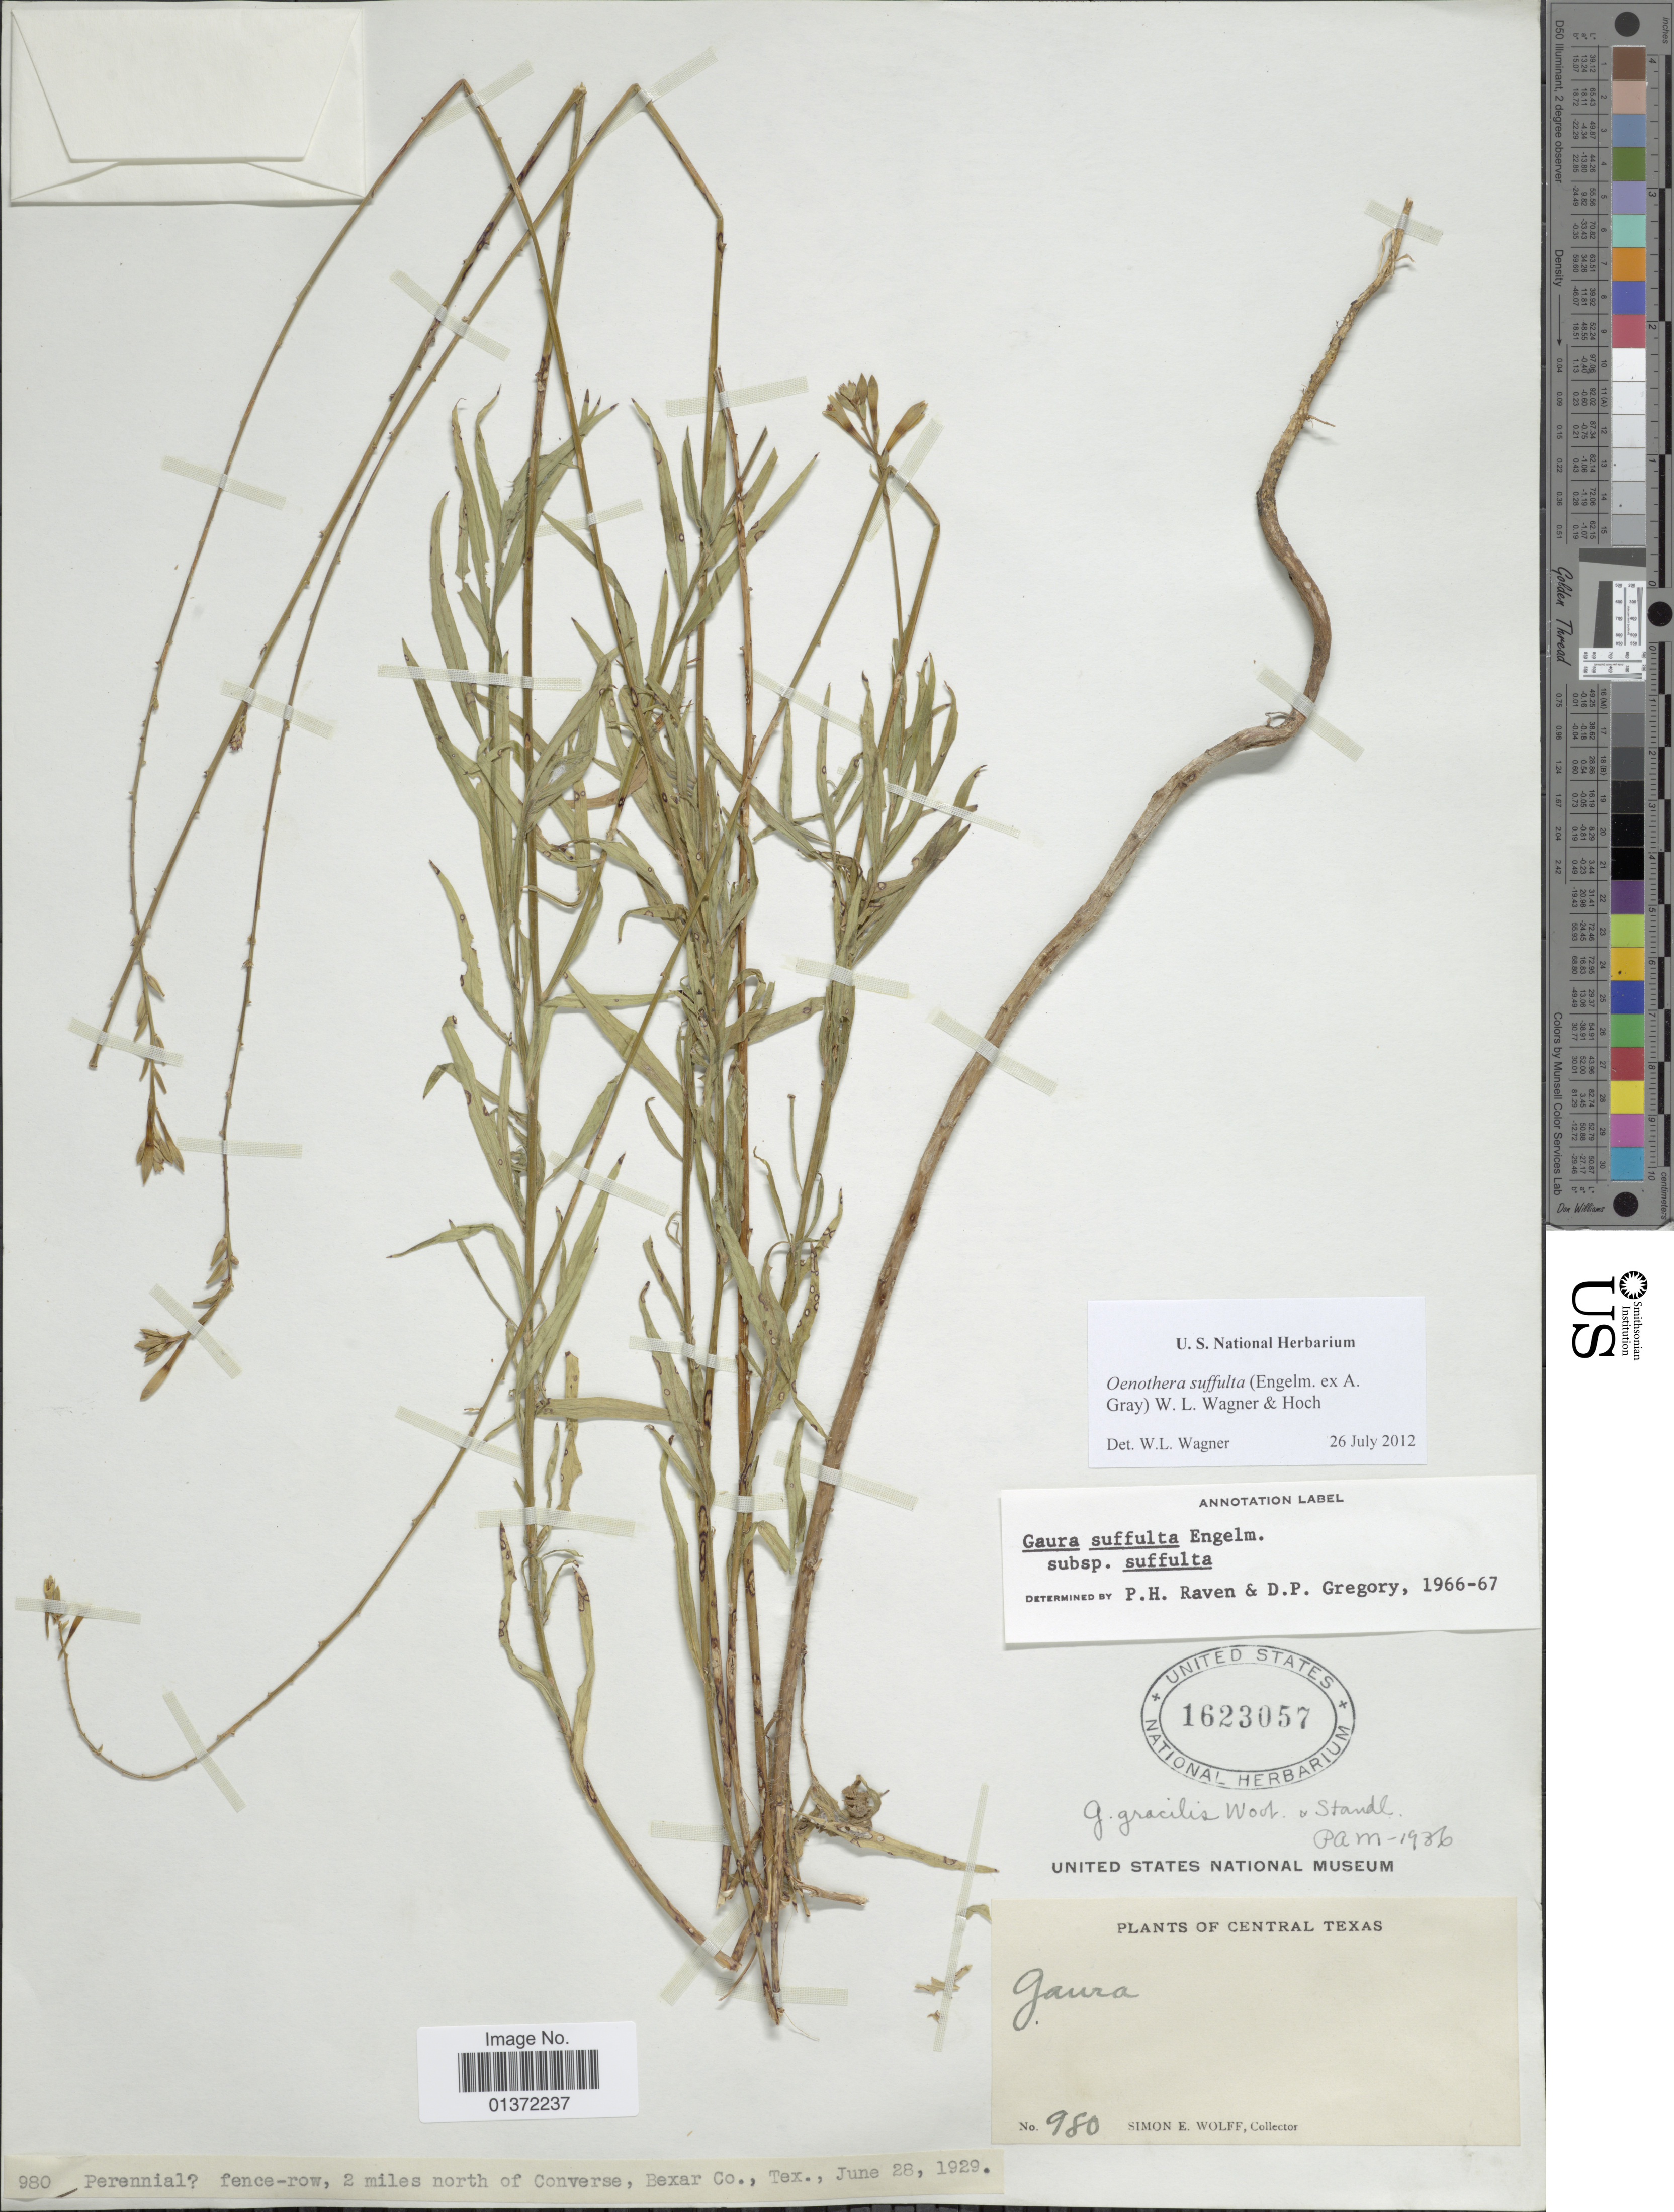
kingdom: Plantae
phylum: Tracheophyta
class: Magnoliopsida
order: Myrtales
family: Onagraceae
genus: Oenothera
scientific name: Oenothera suffulta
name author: (Engelm. ex A. Gray) W.L. Wagner & Hoch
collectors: S. E. Wolff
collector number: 980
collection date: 1929-06-28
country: United States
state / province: Texas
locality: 2 miles north of Converse, Bexar Co.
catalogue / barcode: US 1623057